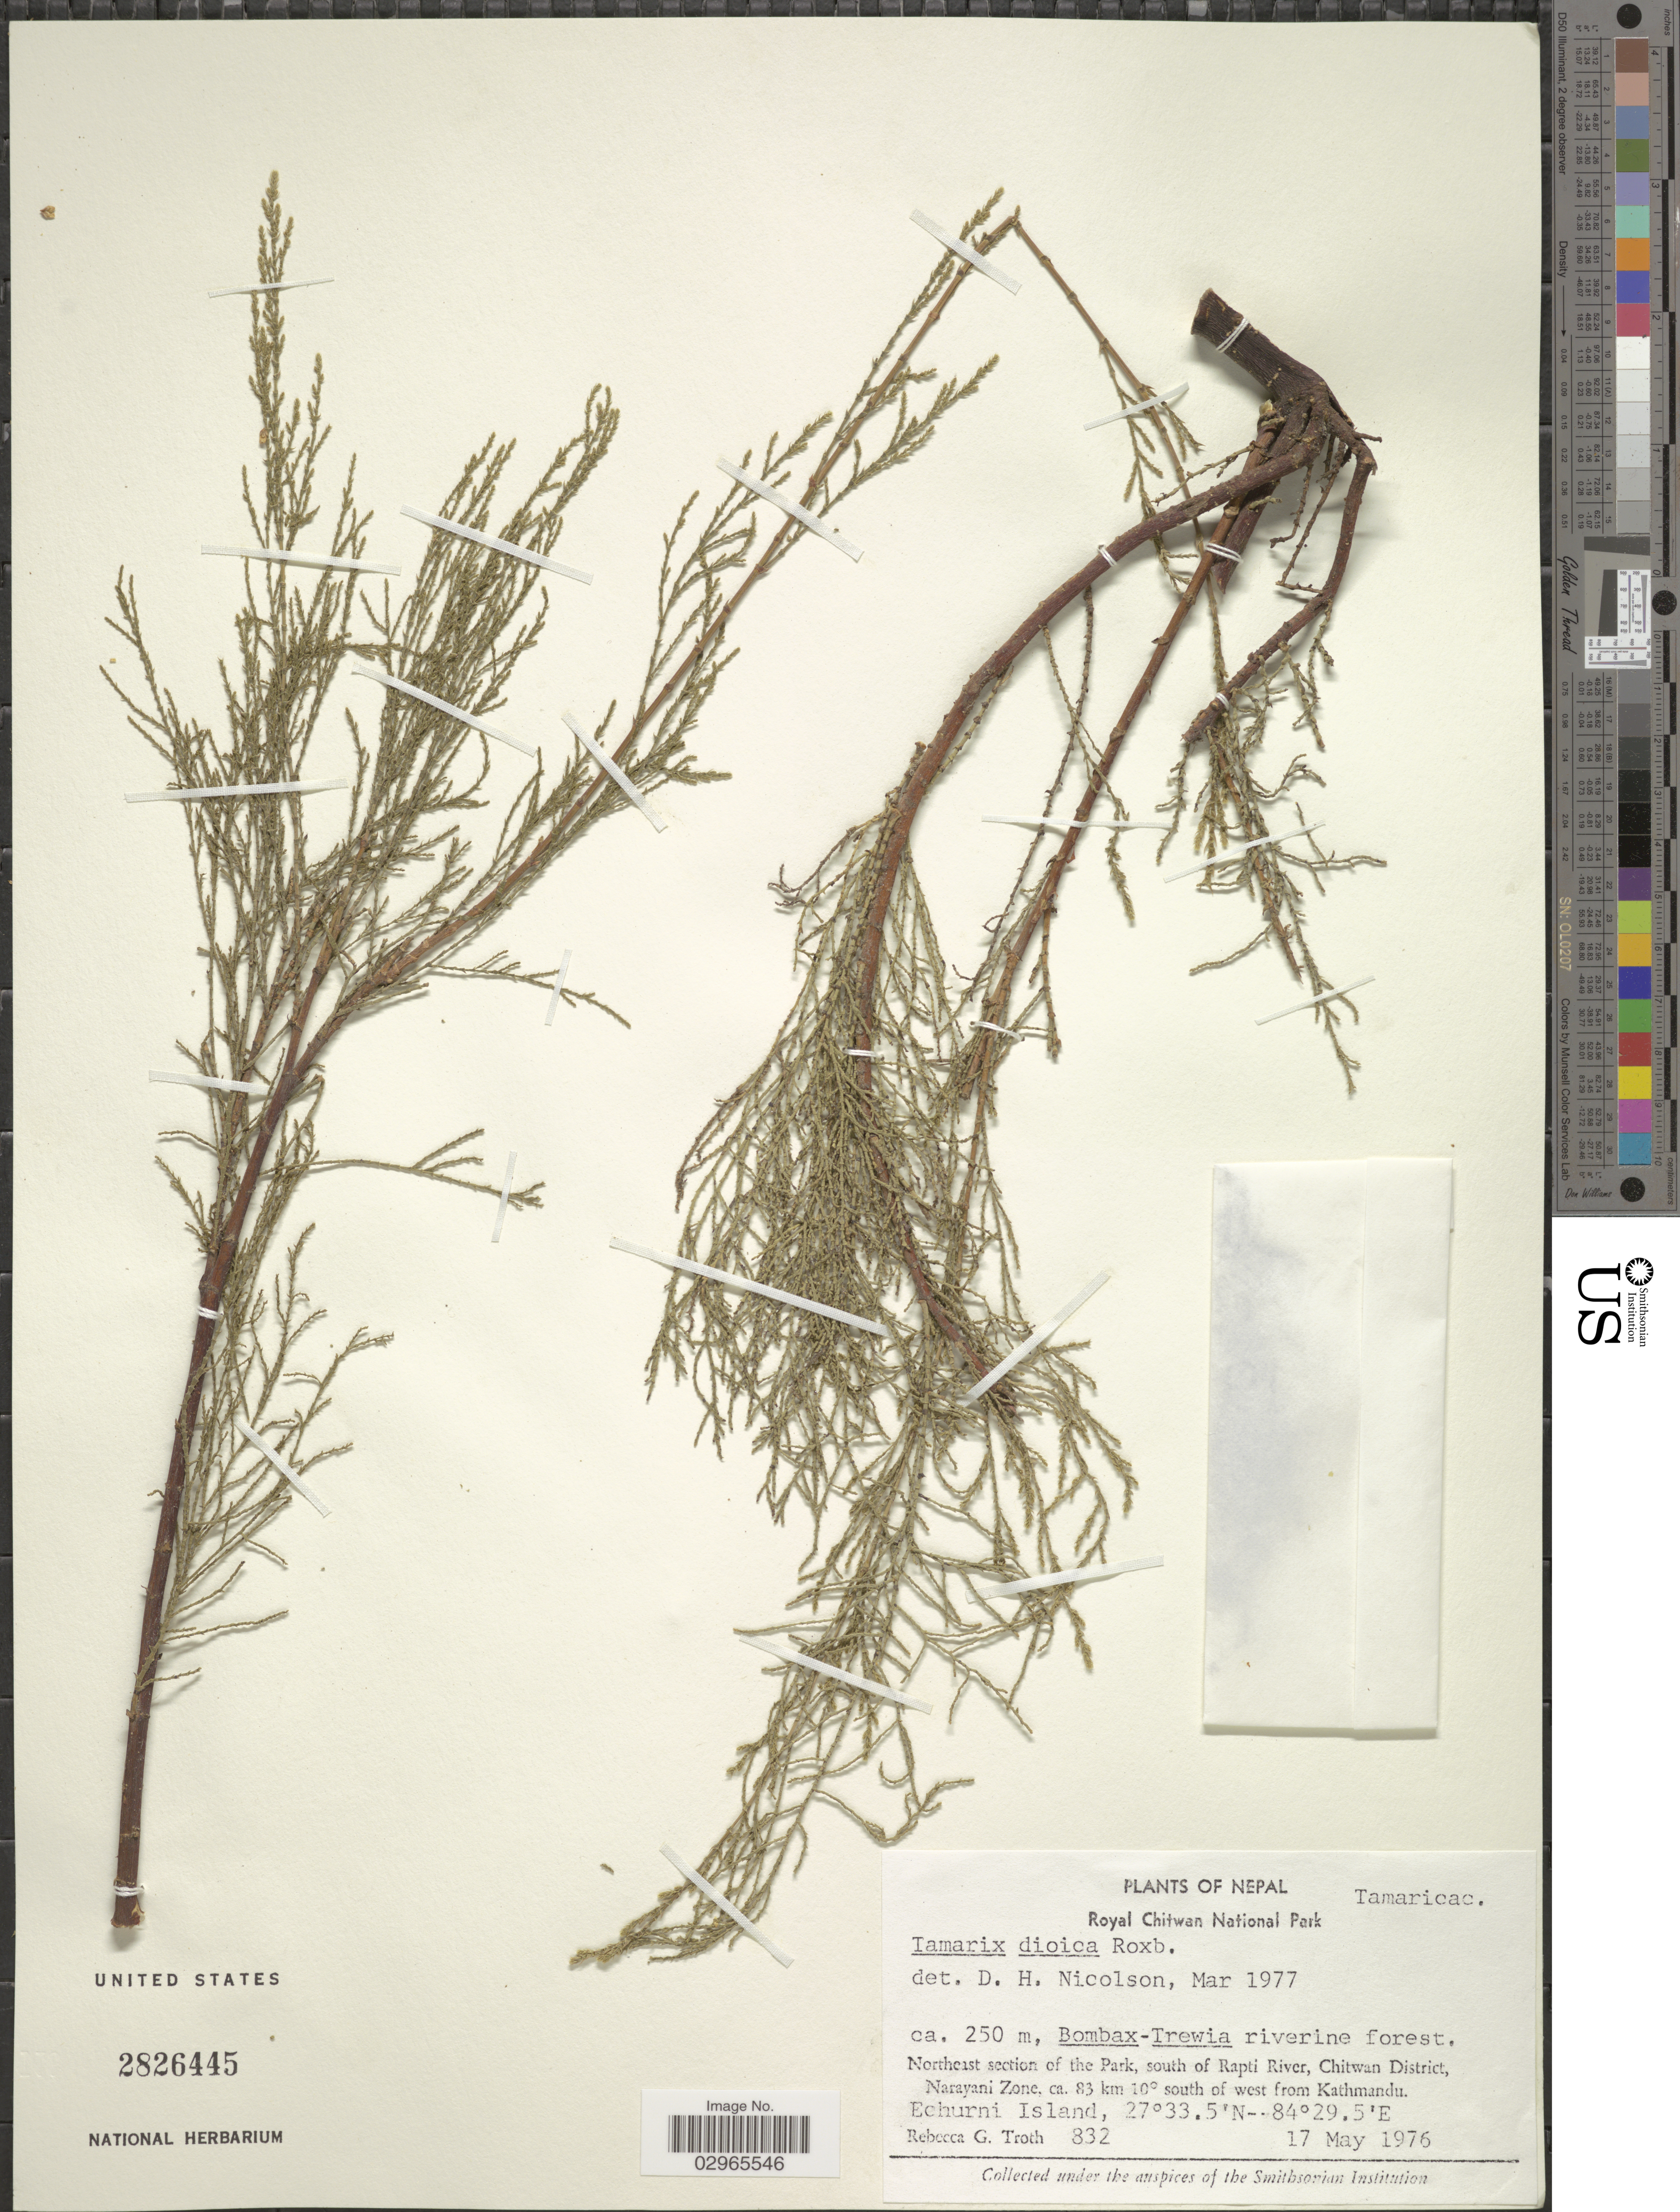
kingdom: Plantae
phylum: Tracheophyta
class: Magnoliopsida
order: Caryophyllales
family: Tamaricaceae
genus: Tamarix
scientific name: Tamarix dioica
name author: Roxb. ex Roth.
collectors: R. Troth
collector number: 832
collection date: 1976-05-17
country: Nepal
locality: Royal Chitwan National Park. Northeast section of the Park, south of Rapti River, Chitwan District, Narayani Zone, ca. 83 km 10° south of west from Kathmandu.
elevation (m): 250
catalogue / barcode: US 2826445